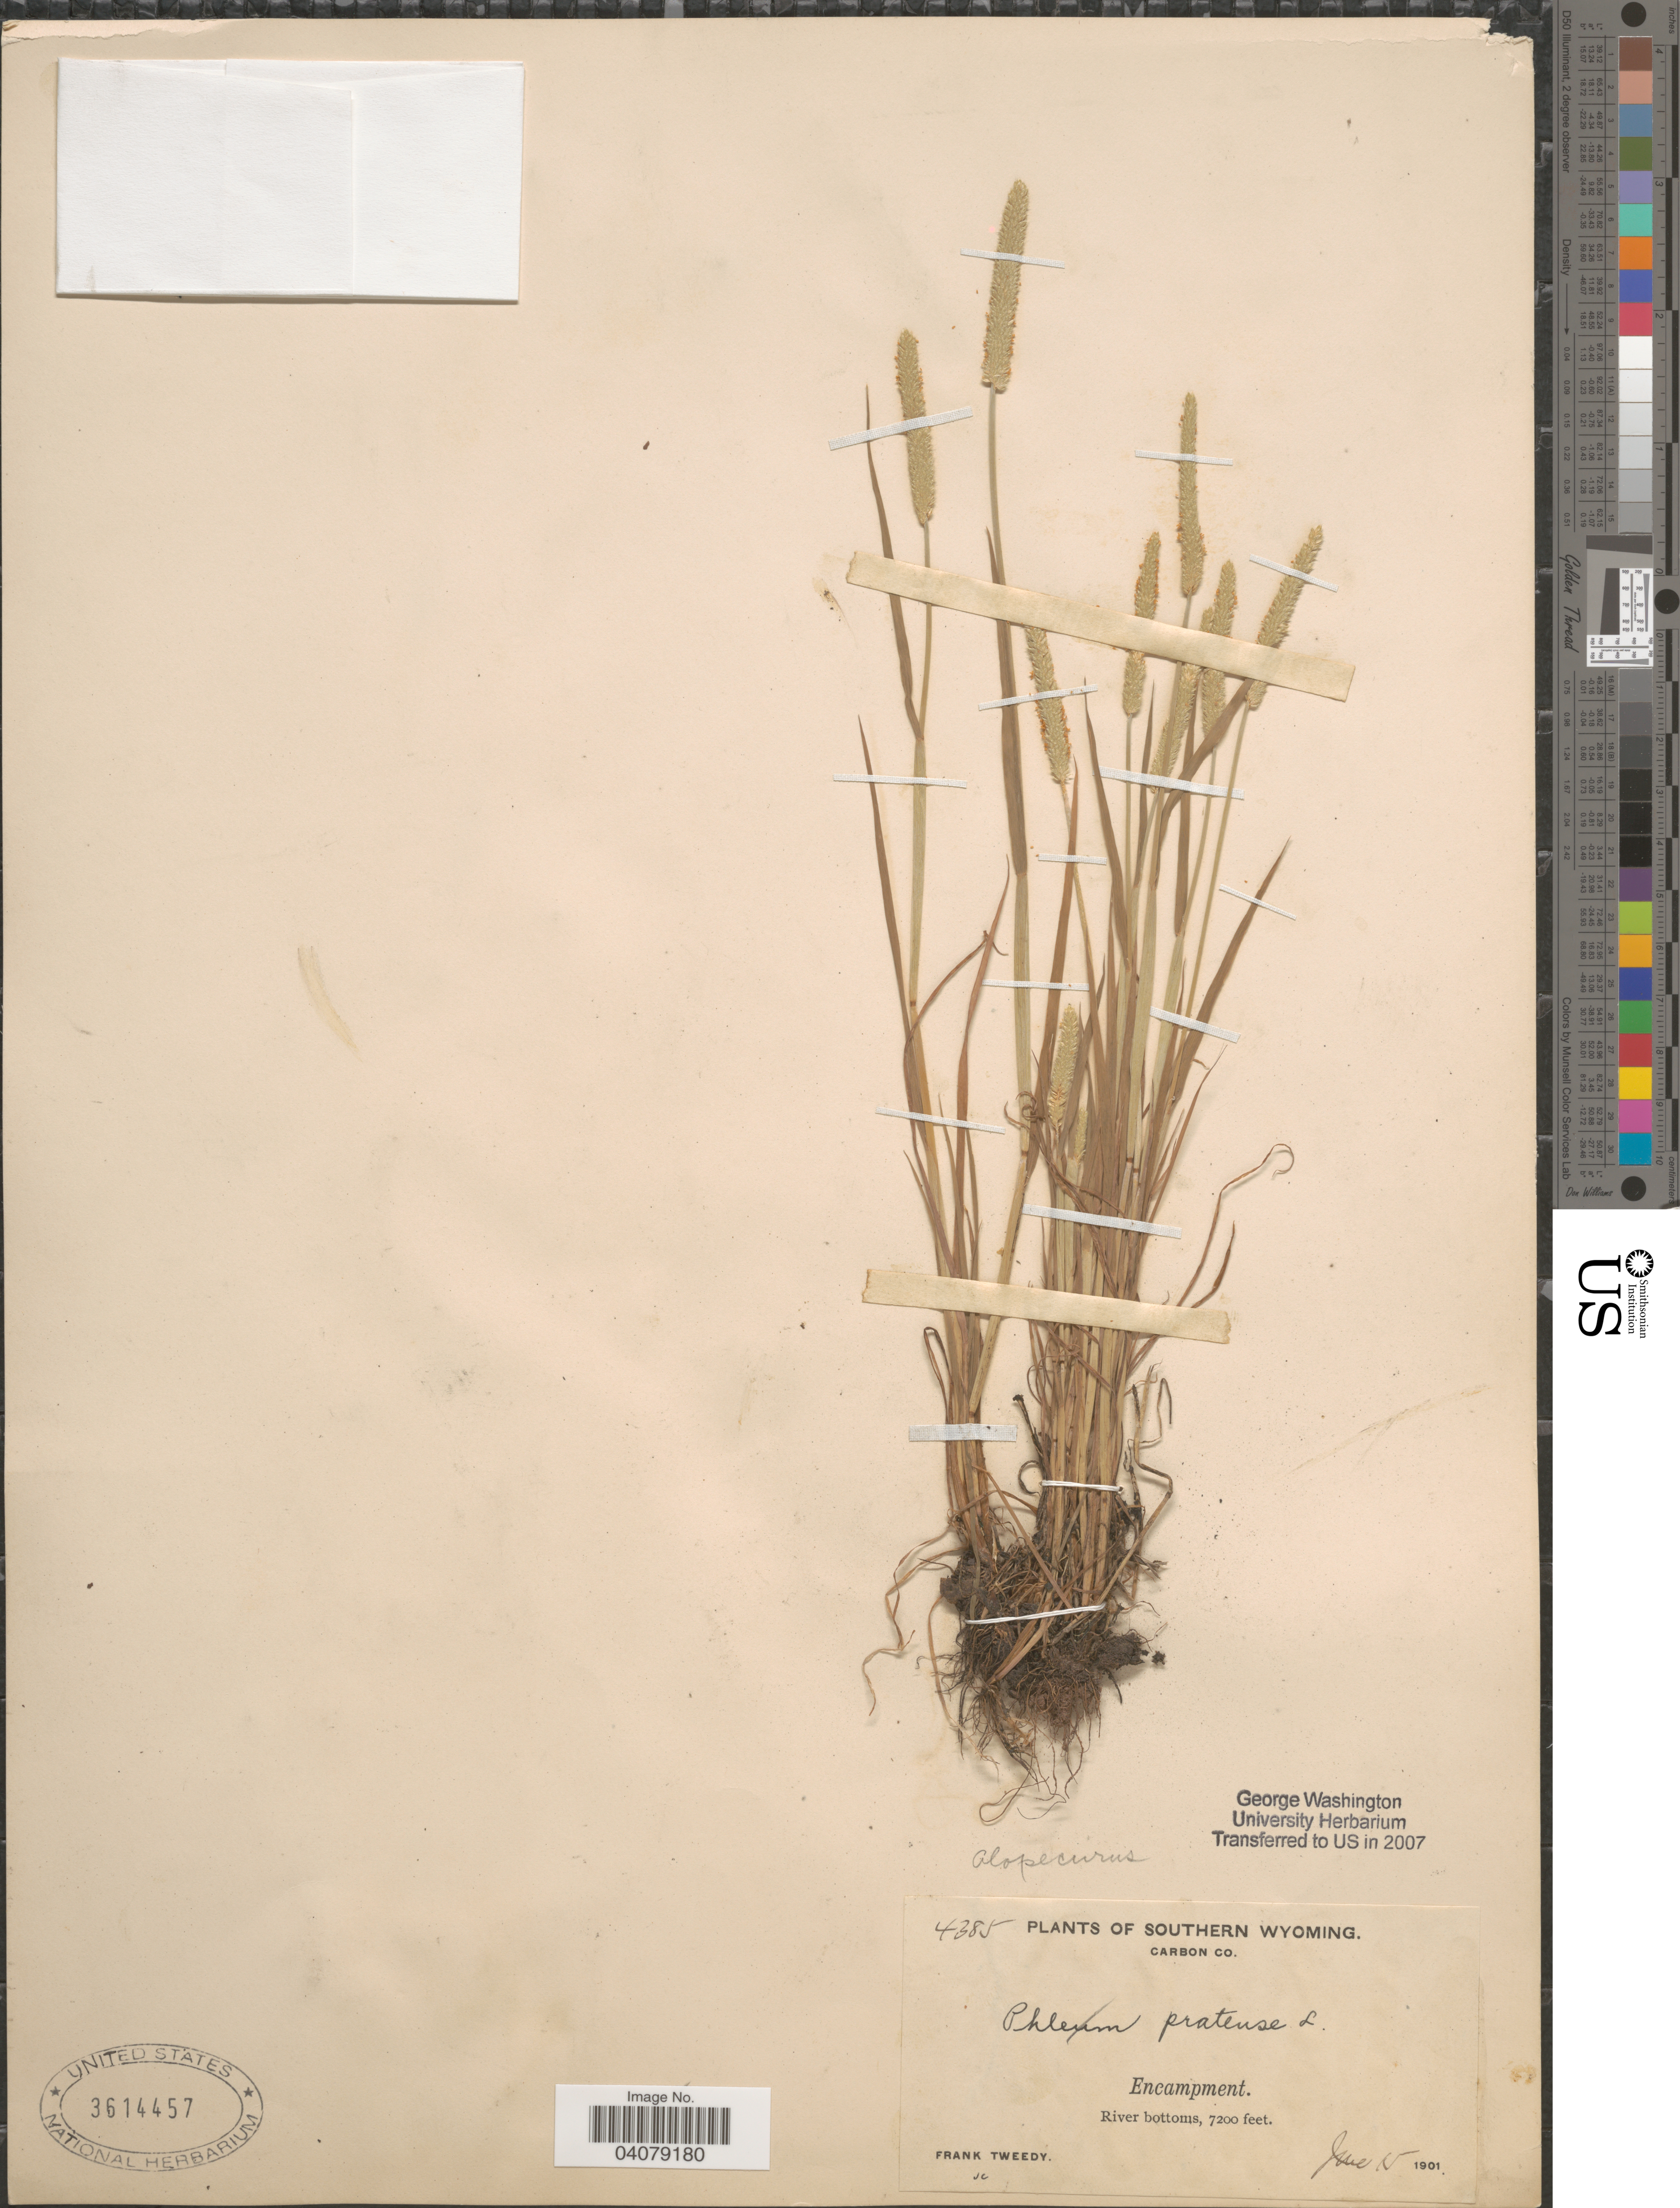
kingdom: Plantae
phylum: Tracheophyta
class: Liliopsida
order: Poales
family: Poaceae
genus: Alopecurus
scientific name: Alopecurus sp.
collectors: F. Tweedy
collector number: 4385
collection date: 1901-06-15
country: United States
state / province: Wyoming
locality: Southern Wyoming. Carbon Co. Encampment. River bottoms.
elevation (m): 2195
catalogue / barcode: US 3614457